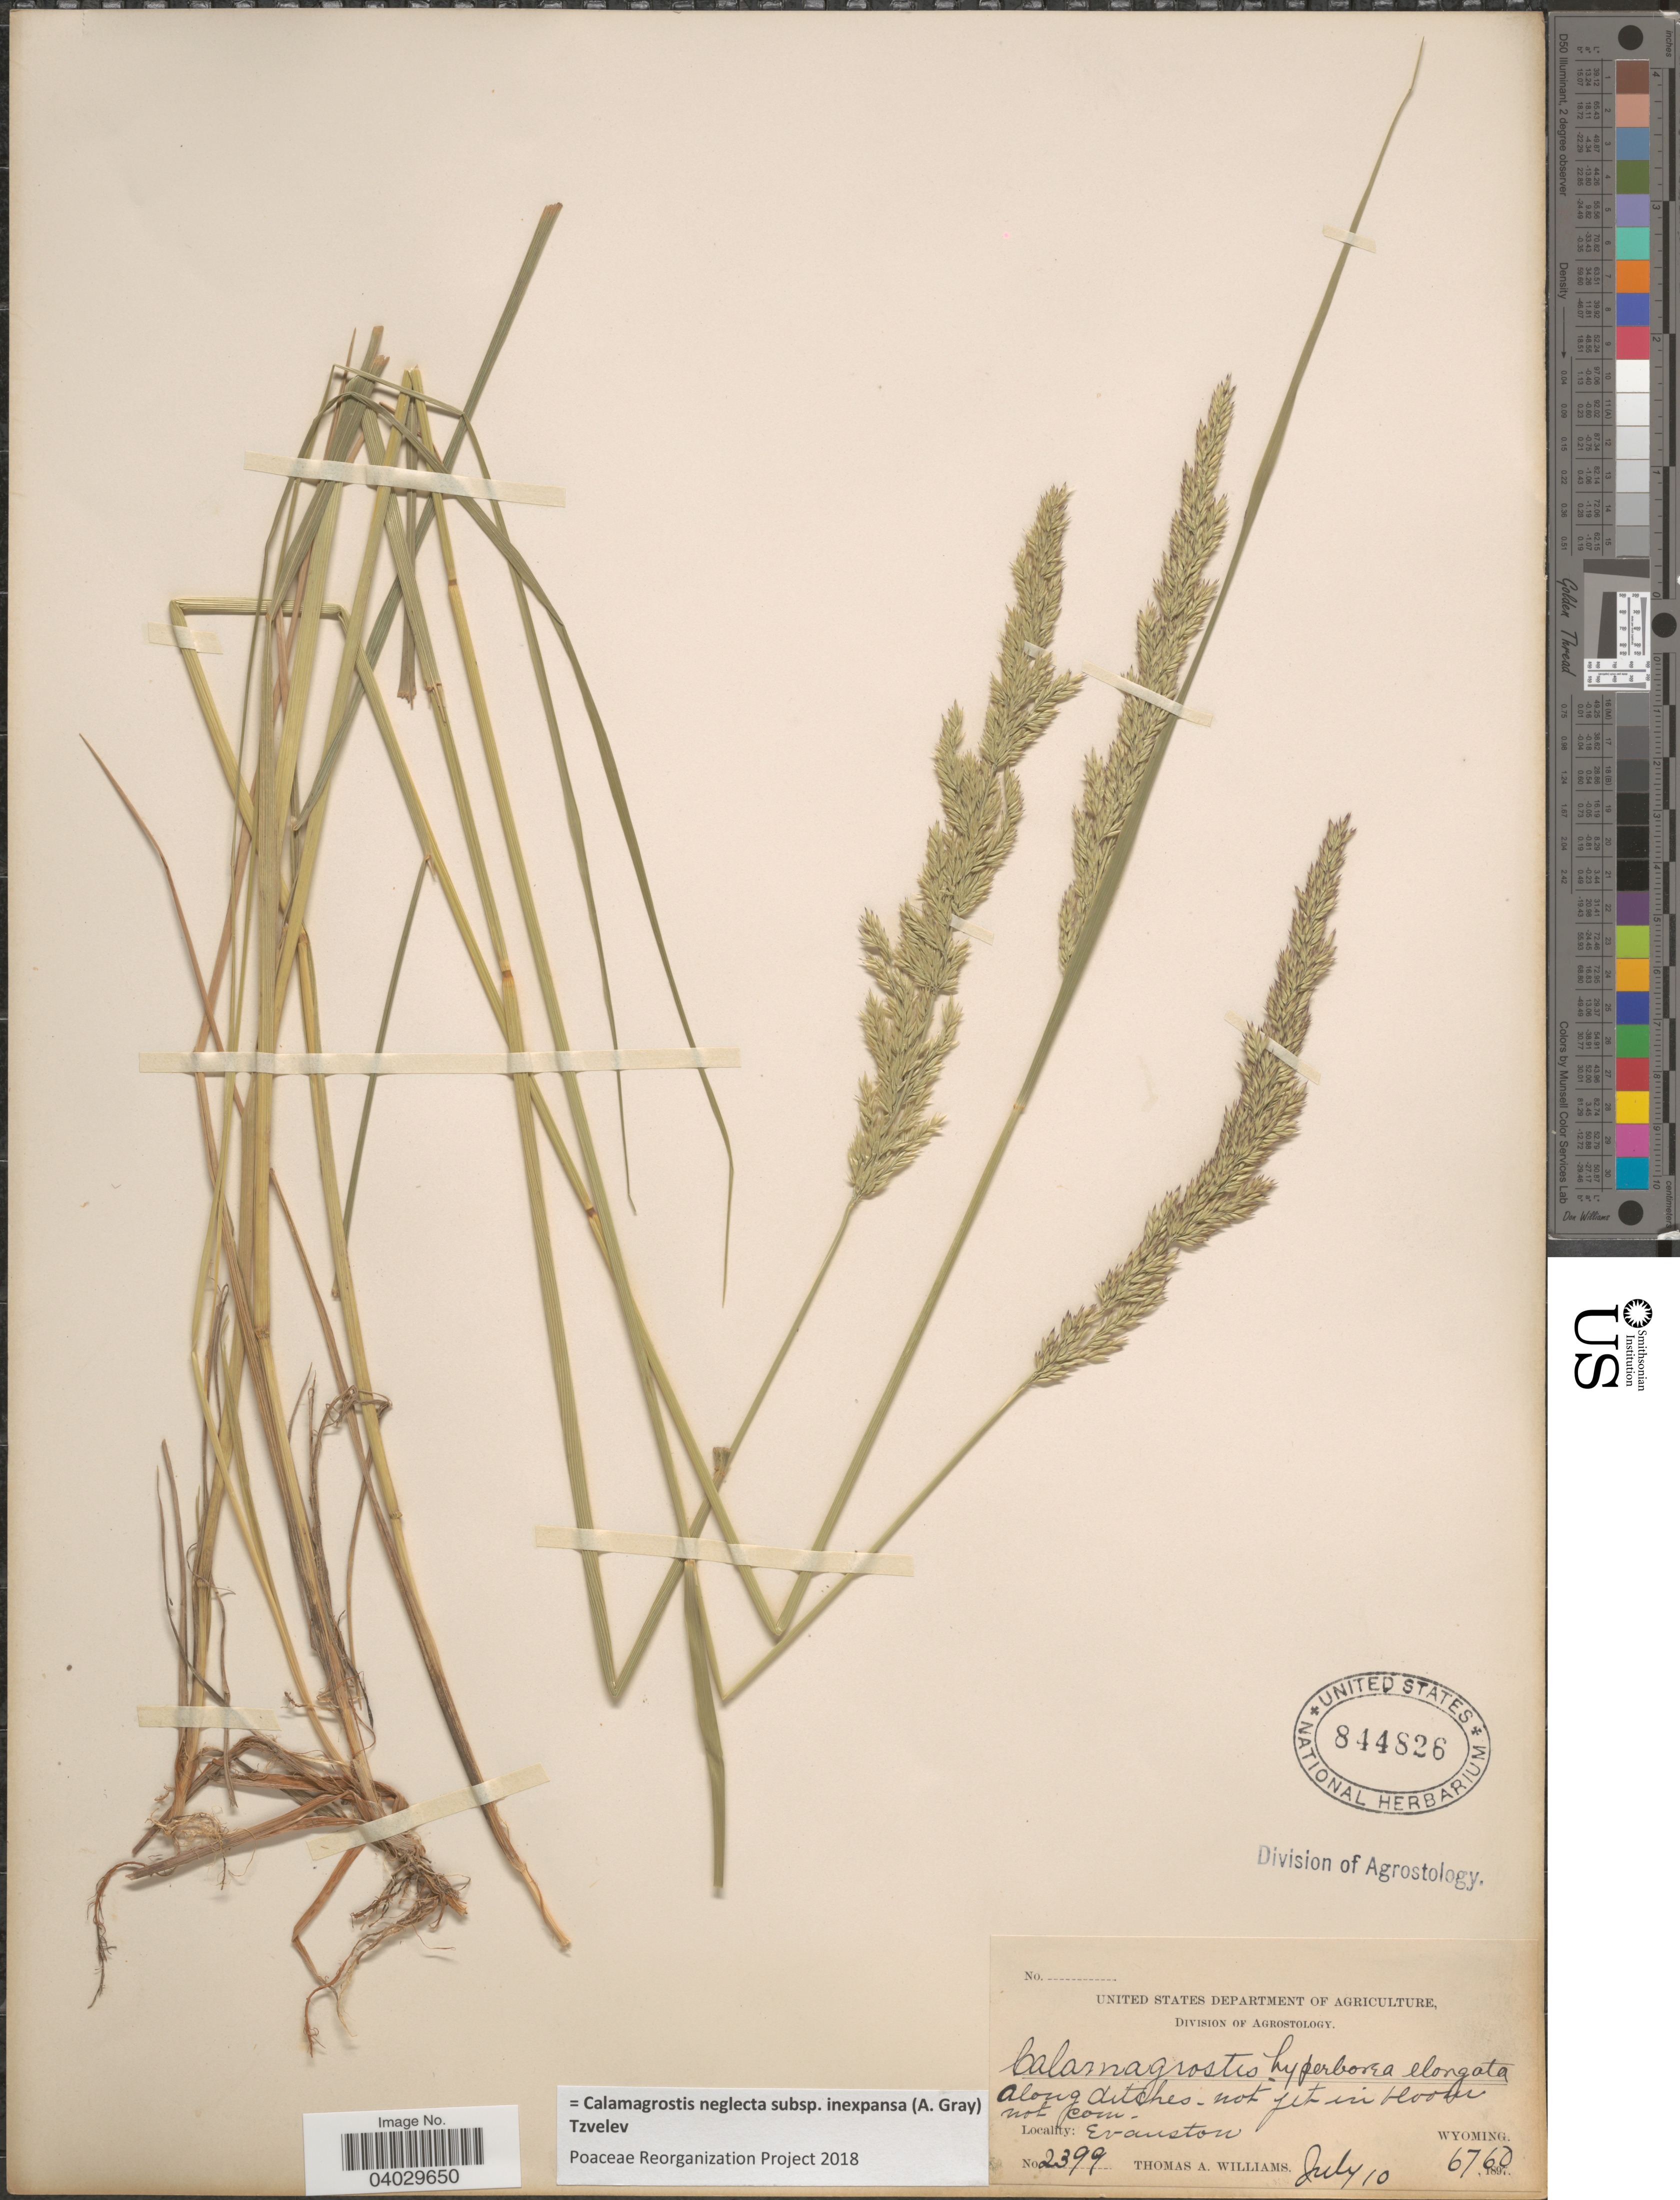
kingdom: Plantae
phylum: Tracheophyta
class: Liliopsida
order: Poales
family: Poaceae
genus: Calamagrostis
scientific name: Calamagrostis neglecta subsp. inexpansa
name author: (A. Gray) Tzvelev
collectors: T. A. Williams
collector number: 2399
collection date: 1897-07-10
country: United States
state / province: Wyoming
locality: Evanston.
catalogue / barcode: US 844826